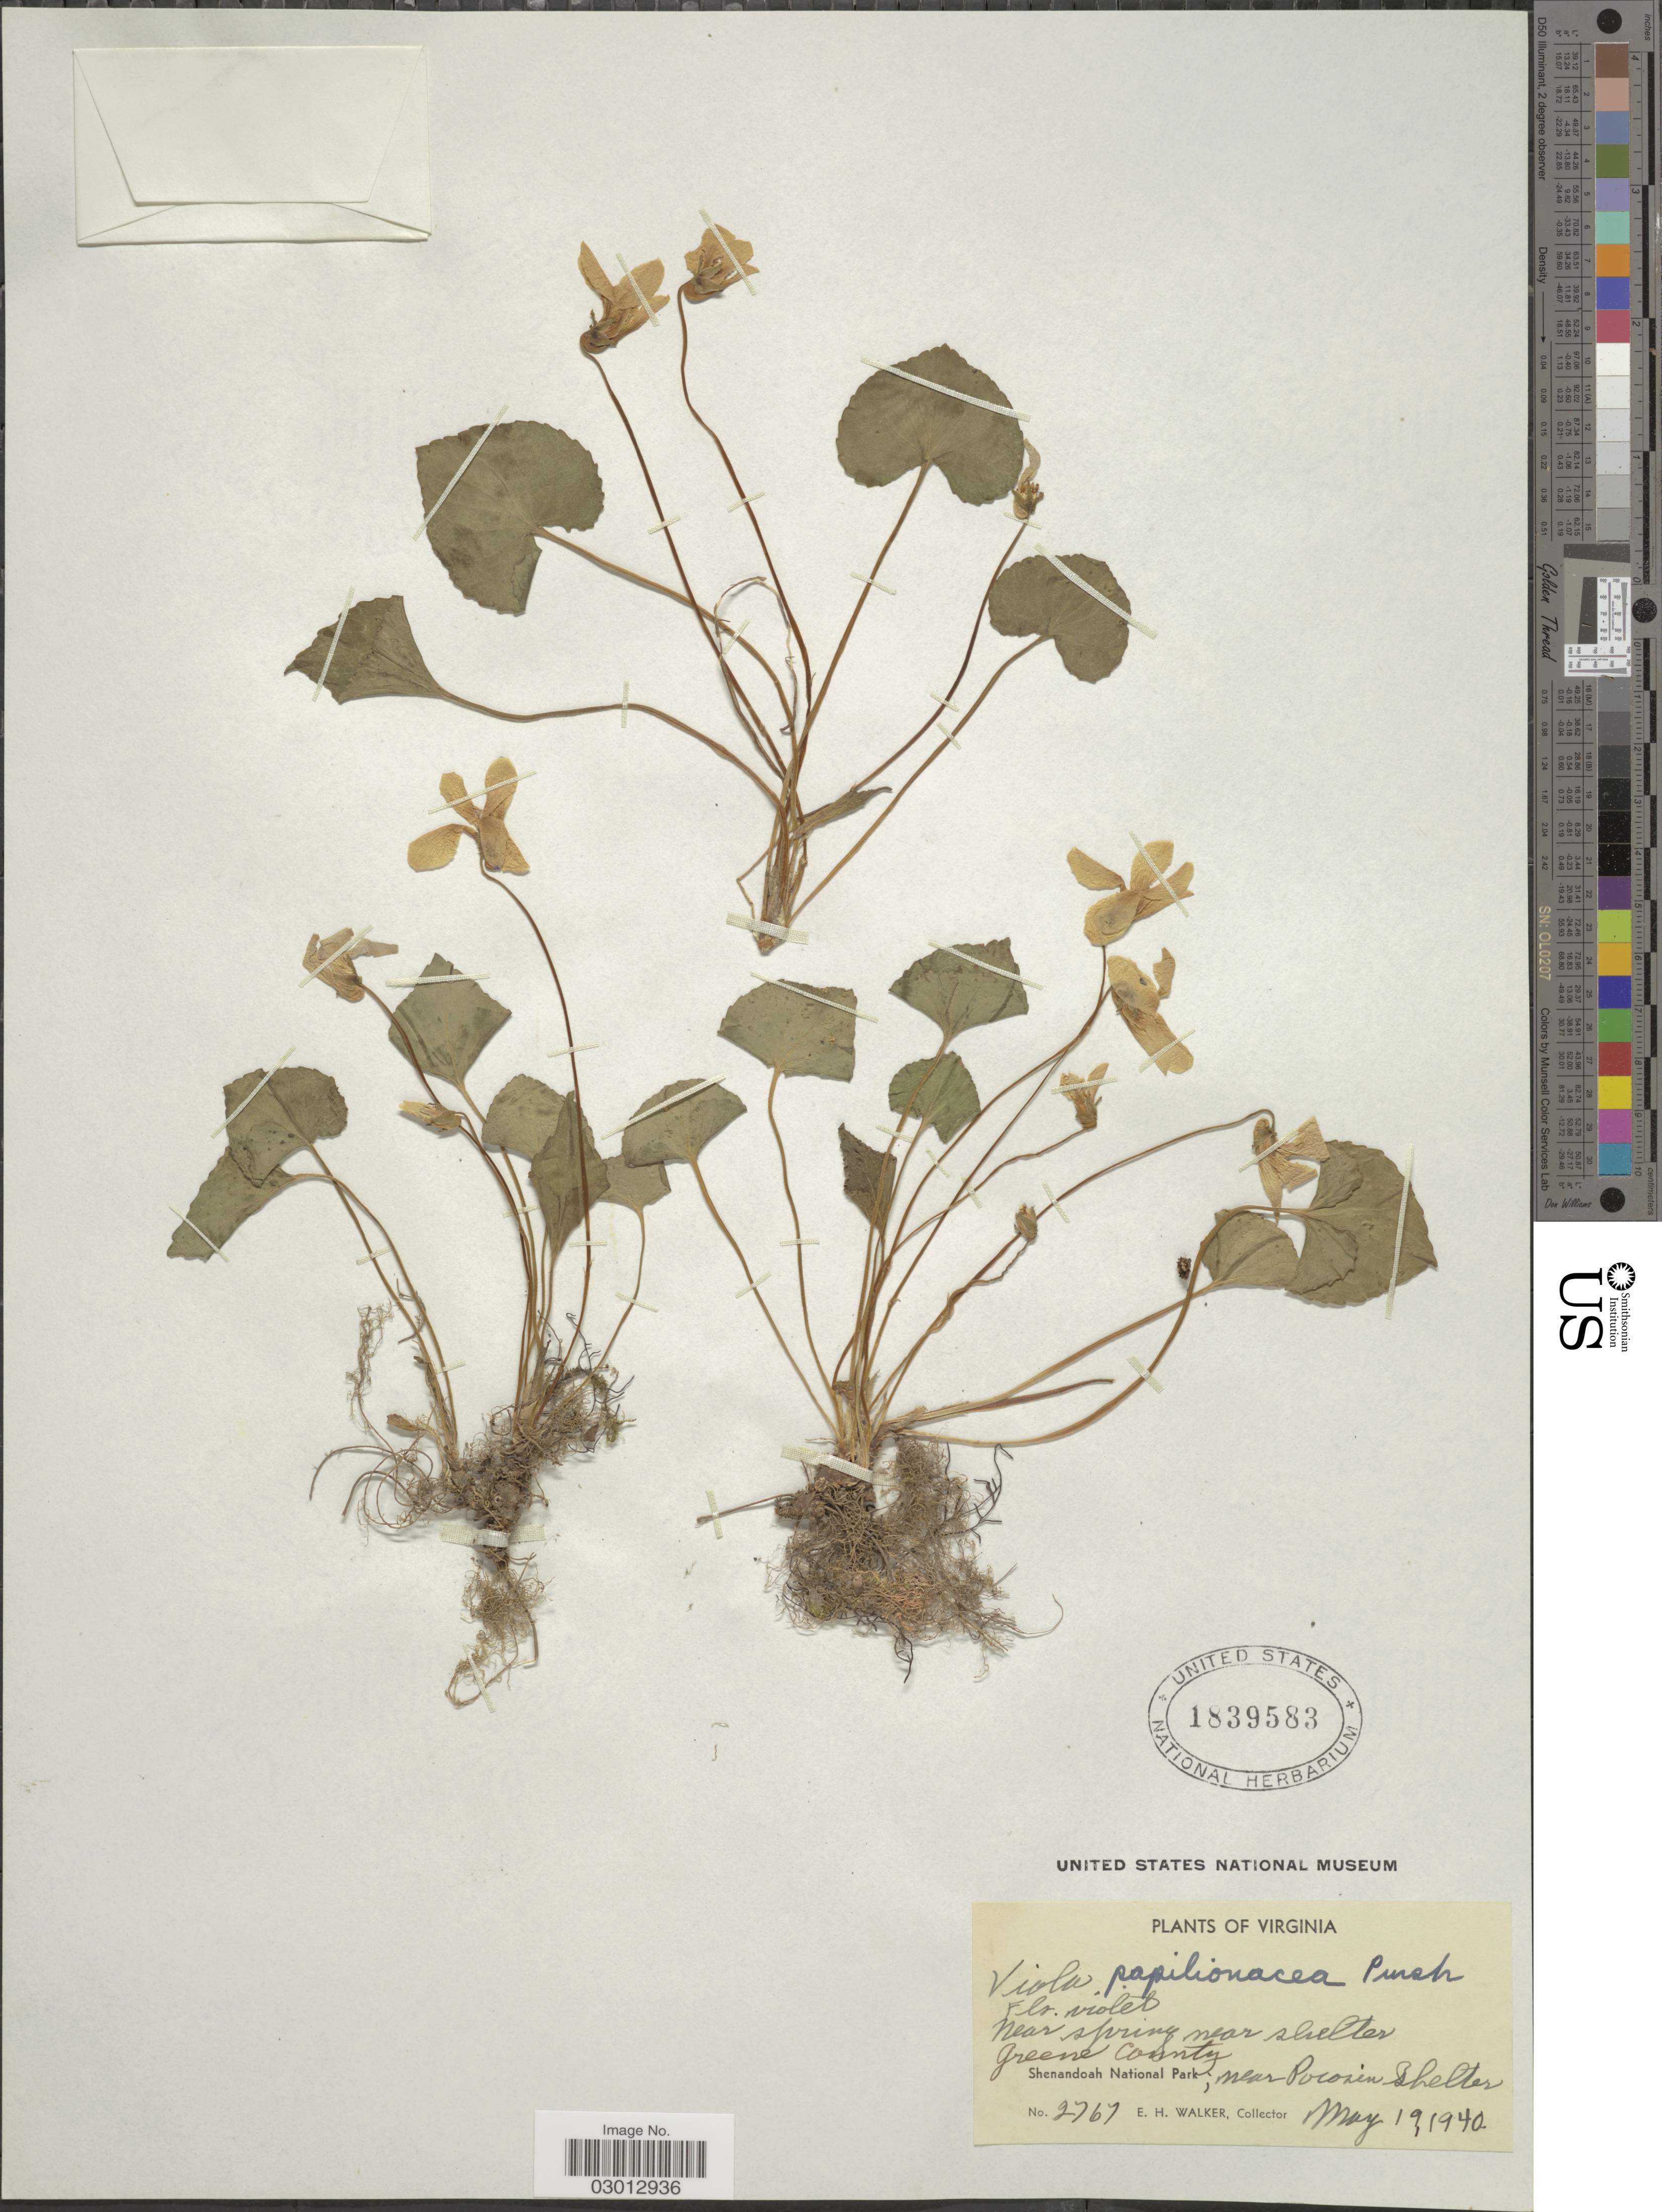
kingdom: Plantae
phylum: Tracheophyta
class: Magnoliopsida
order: Malpighiales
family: Violaceae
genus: Viola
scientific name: Viola papilionacea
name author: Pursh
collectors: E. H. Walker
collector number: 2767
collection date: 1940-05-19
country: United States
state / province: Virginia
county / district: Greene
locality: Near spring near shelter. Greene County. Shenandoah National Park; near Pocosin Shelter.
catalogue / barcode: US 1839583